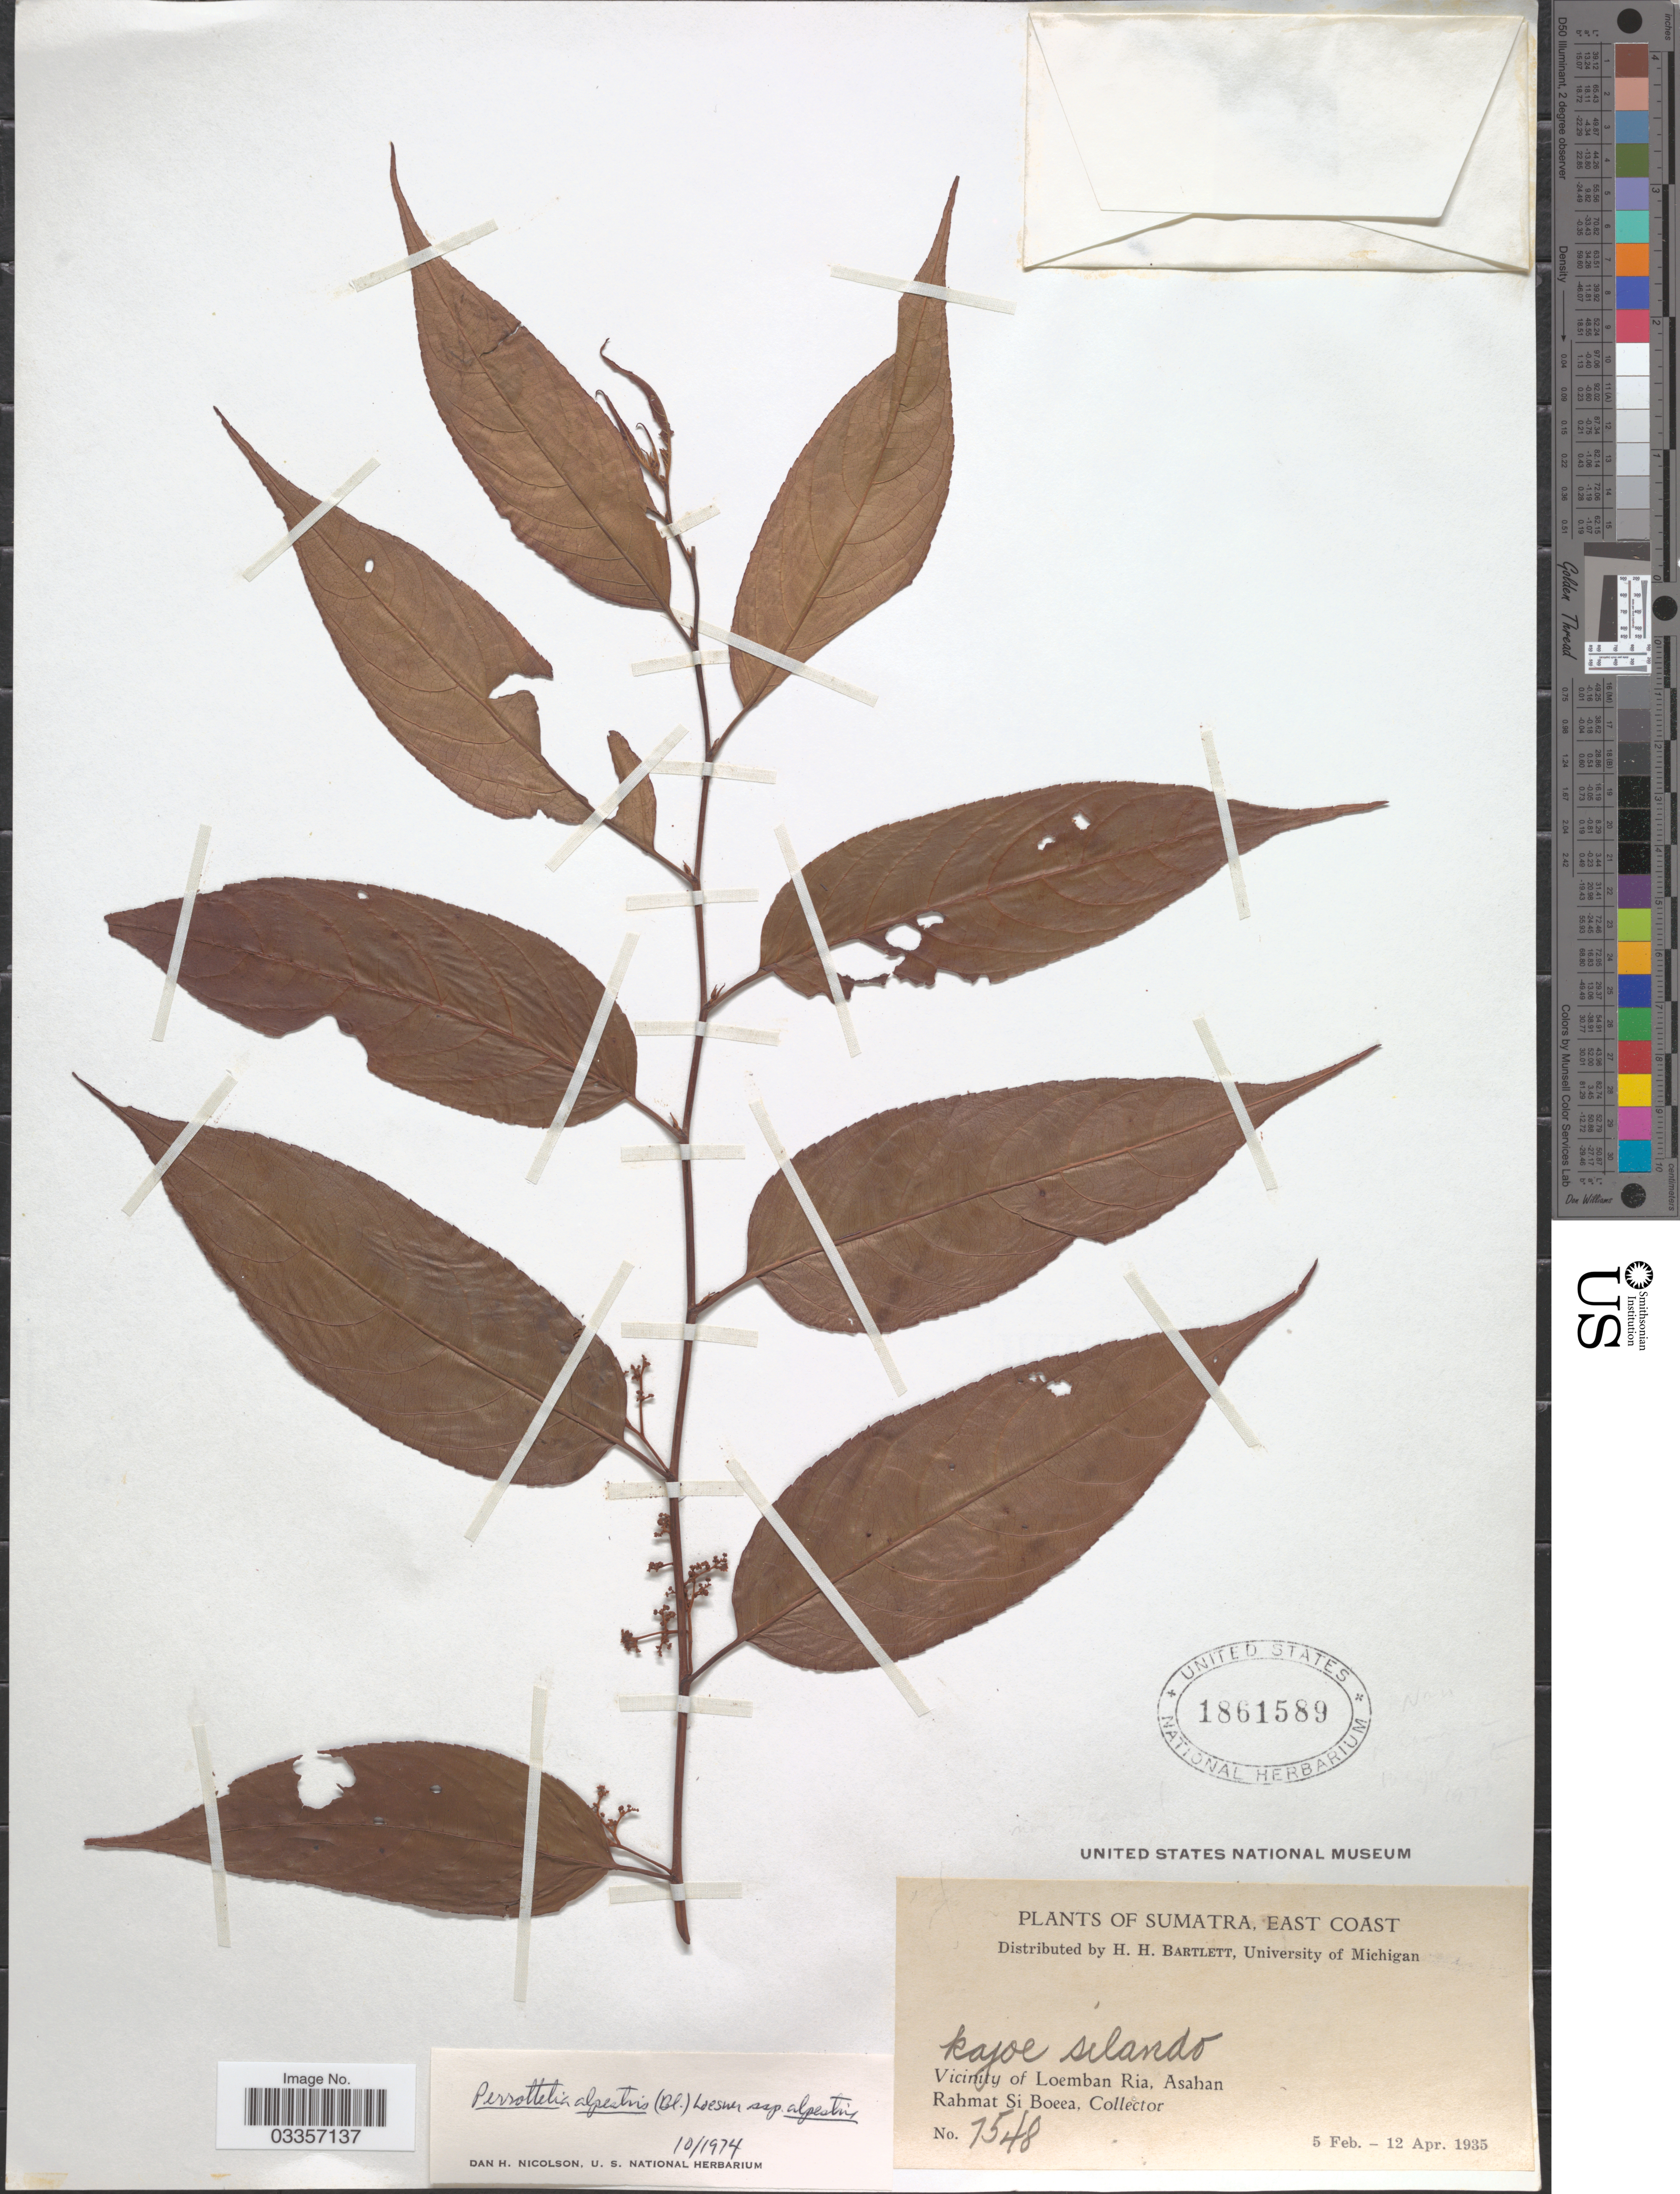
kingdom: Plantae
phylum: Tracheophyta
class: Magnoliopsida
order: Huerteales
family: Dipentodontaceae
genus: Perrottetia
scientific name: Perrottetia alpestris subsp. alpestris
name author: (Blume) Loes.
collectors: Rahmat Si Boeea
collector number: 7548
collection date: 1935-02-05/1935-04-12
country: Indonesia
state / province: Sumatra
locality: East Coast, Vicinity of Loemban Ria, Asahan.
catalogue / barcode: US 1861589